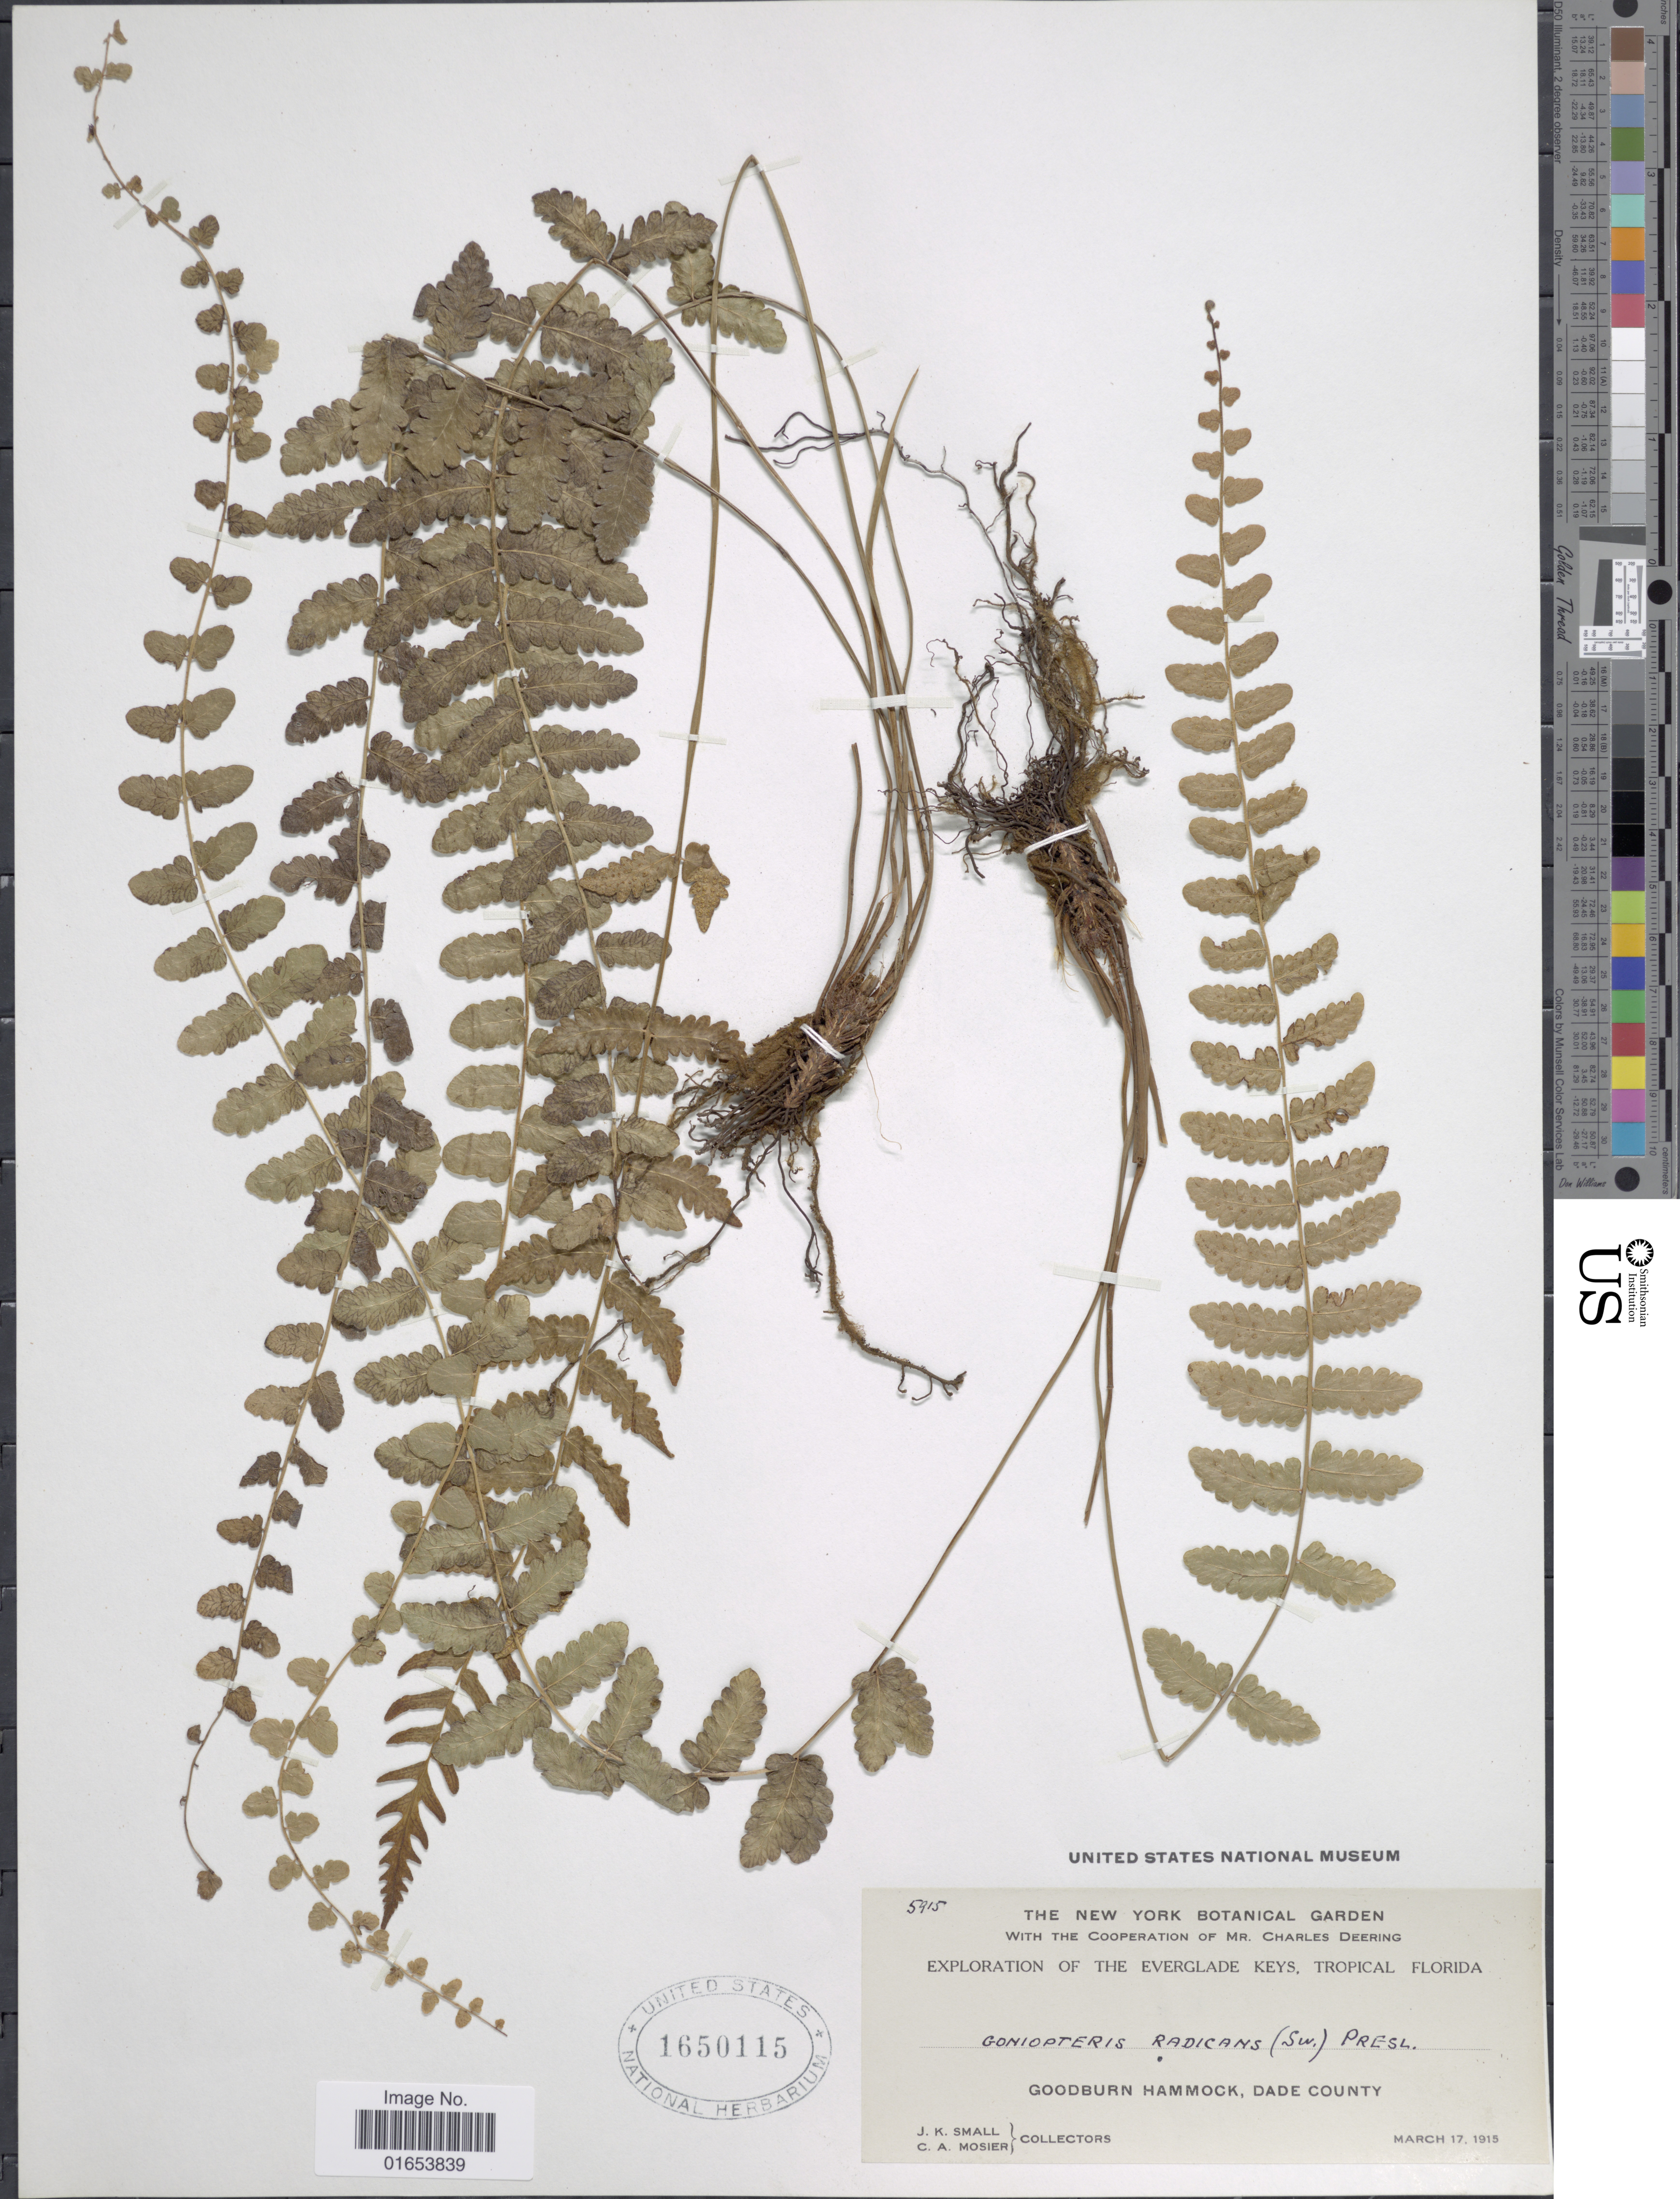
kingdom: Plantae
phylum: Tracheophyta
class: Polypodiopsida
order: Polypodiales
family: Thelypteridaceae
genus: Goniopteris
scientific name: Goniopteris reptans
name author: (J.F. Gmel.) C. Presl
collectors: J. K. Small & C. A. Mosier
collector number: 5915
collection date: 1915-03-17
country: United States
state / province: Florida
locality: Tropical Florida, Goodburn Hammock, Dade County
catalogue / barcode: US 1650115